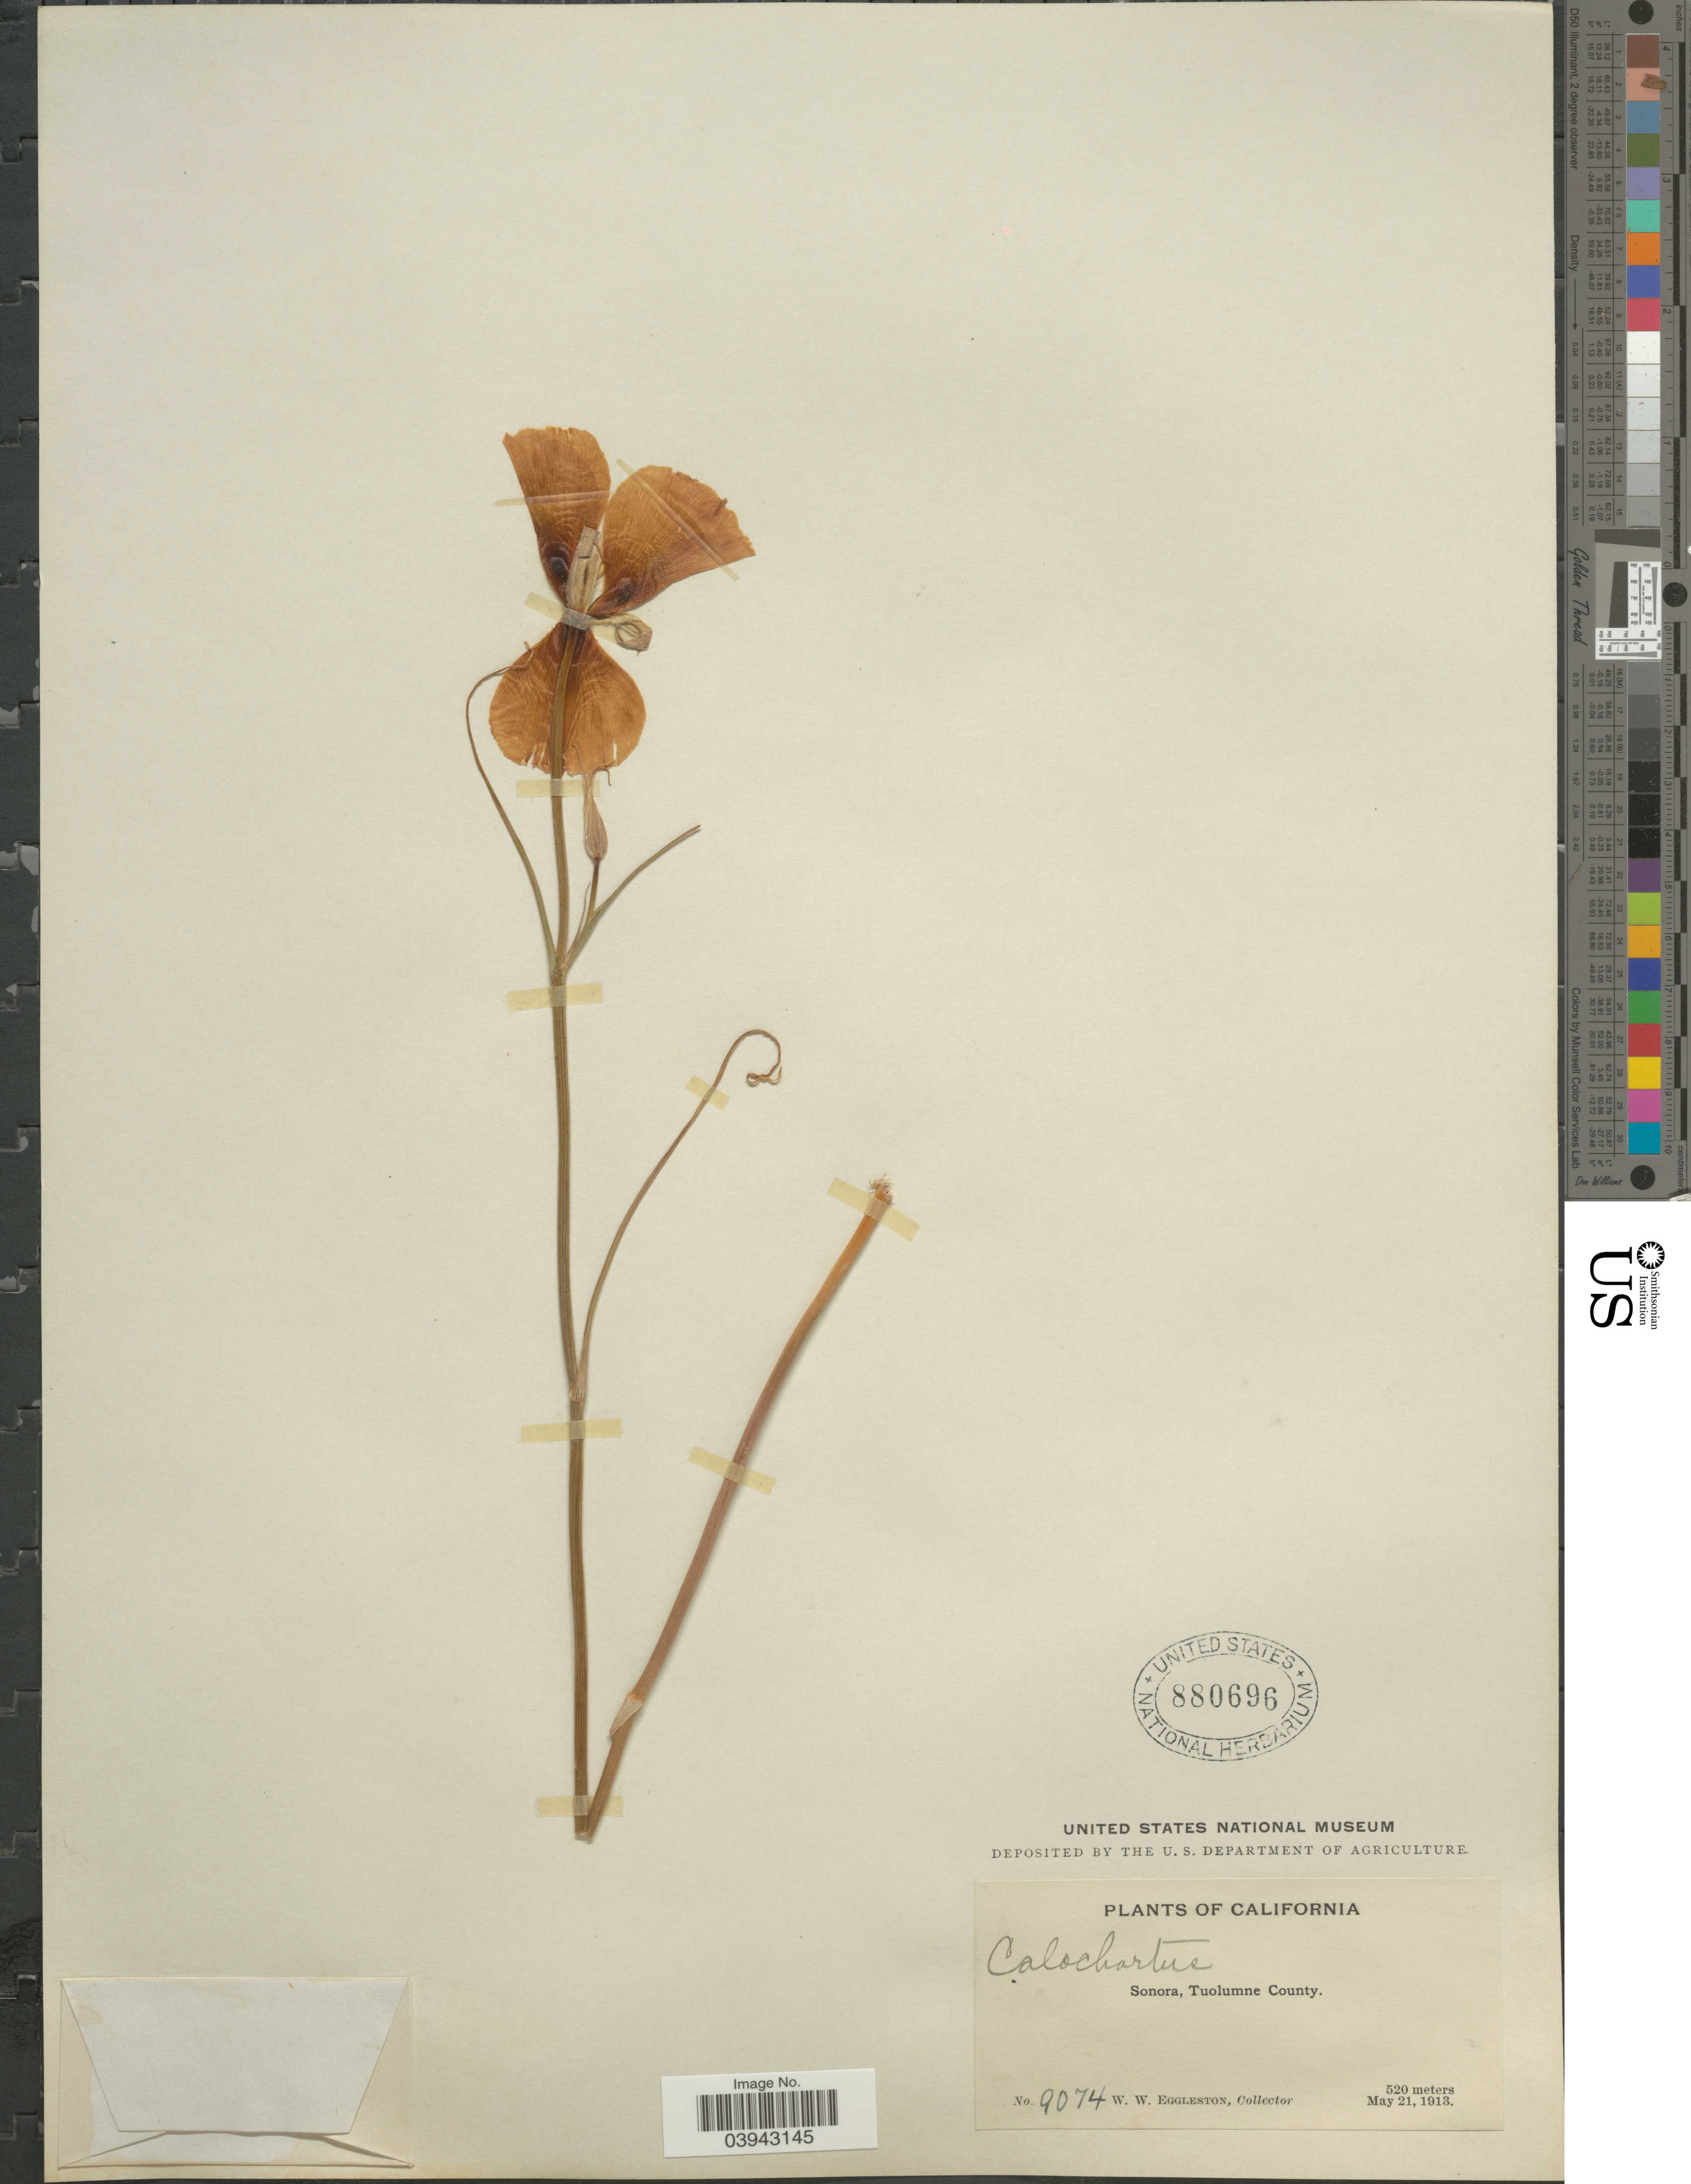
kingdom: Plantae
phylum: Tracheophyta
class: Liliopsida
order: Liliales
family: Liliaceae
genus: Calochortus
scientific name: Calochortus sp.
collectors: W. W. Eggleston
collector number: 9074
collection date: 1913-05-21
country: United States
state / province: California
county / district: Tuolumne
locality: Sonora, Tuolumne County.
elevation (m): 520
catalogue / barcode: US 880696